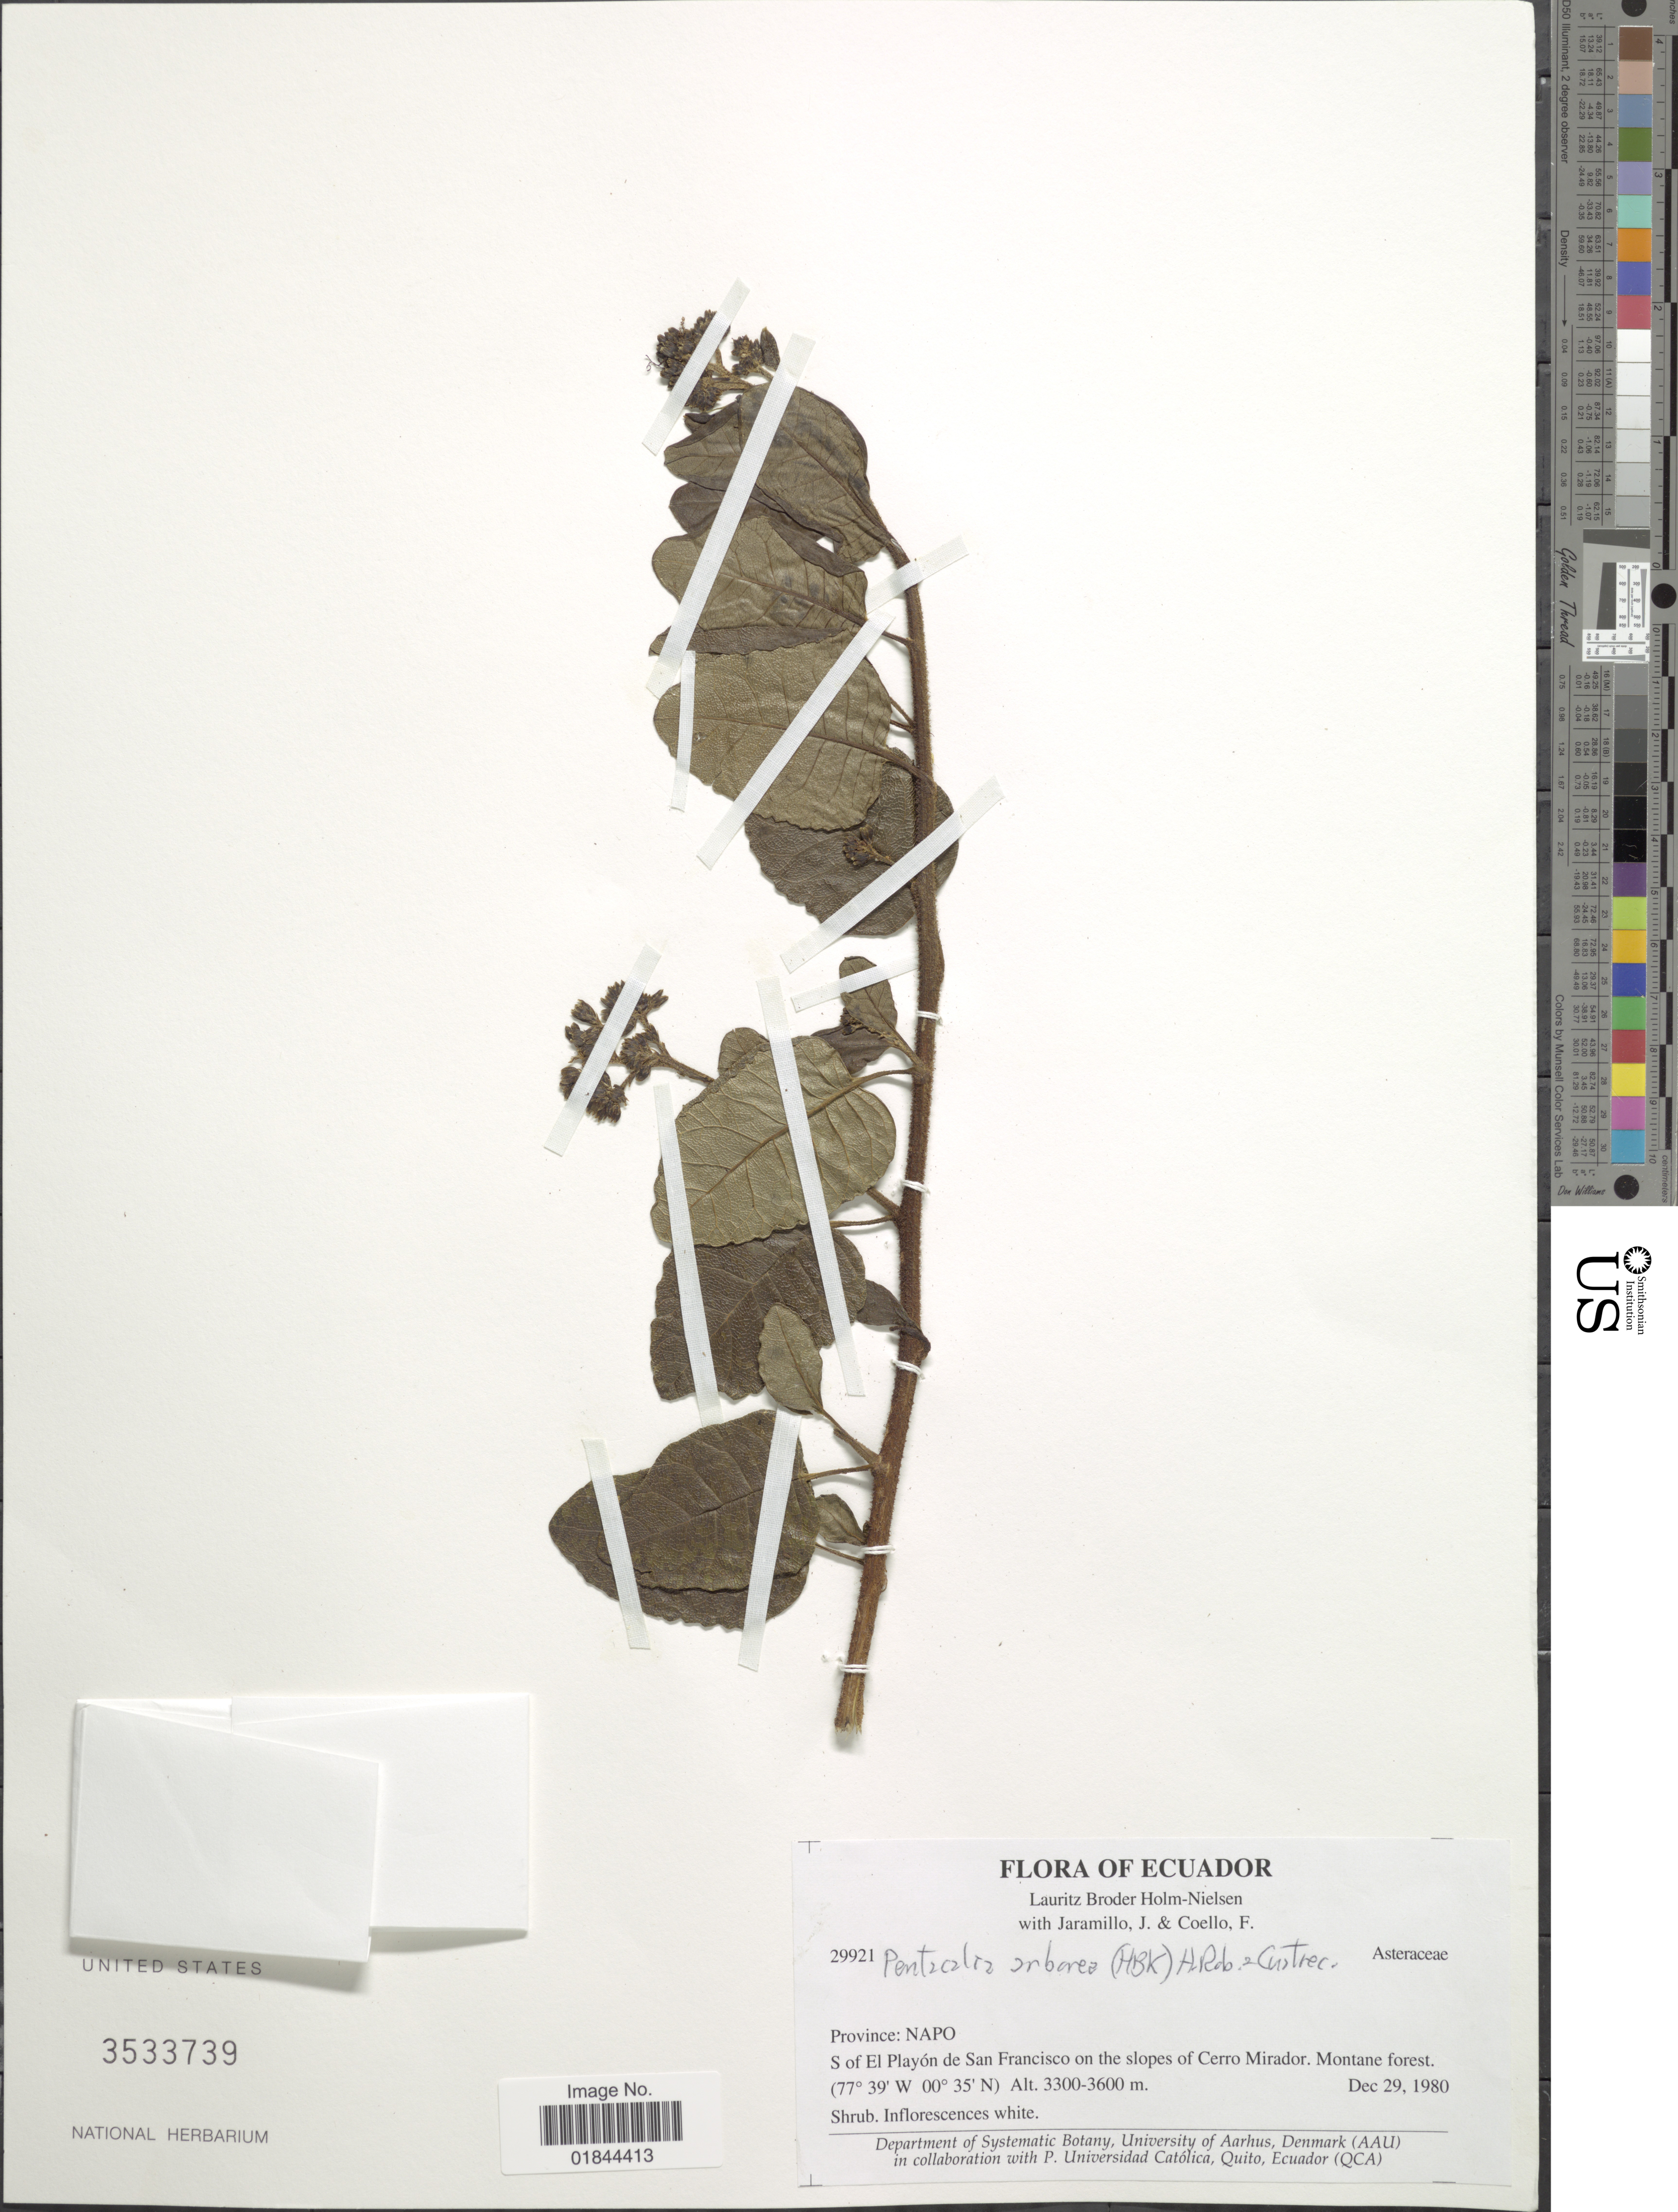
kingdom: Plantae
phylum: Tracheophyta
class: Magnoliopsida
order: Asterales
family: Asteraceae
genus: Pentacalia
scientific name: Pentacalia arborea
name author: (Kunth) H. Rob. & Cuatrec.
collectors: L. B. Holm-Nielsen, J. Jaramillo & F. Coello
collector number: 29921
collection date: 1980-12-29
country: Ecuador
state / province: Napo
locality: S odf El Playón de San Francisco on the slopes of Cerro Mirador. Montane forest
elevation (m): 3300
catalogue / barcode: US 3533739